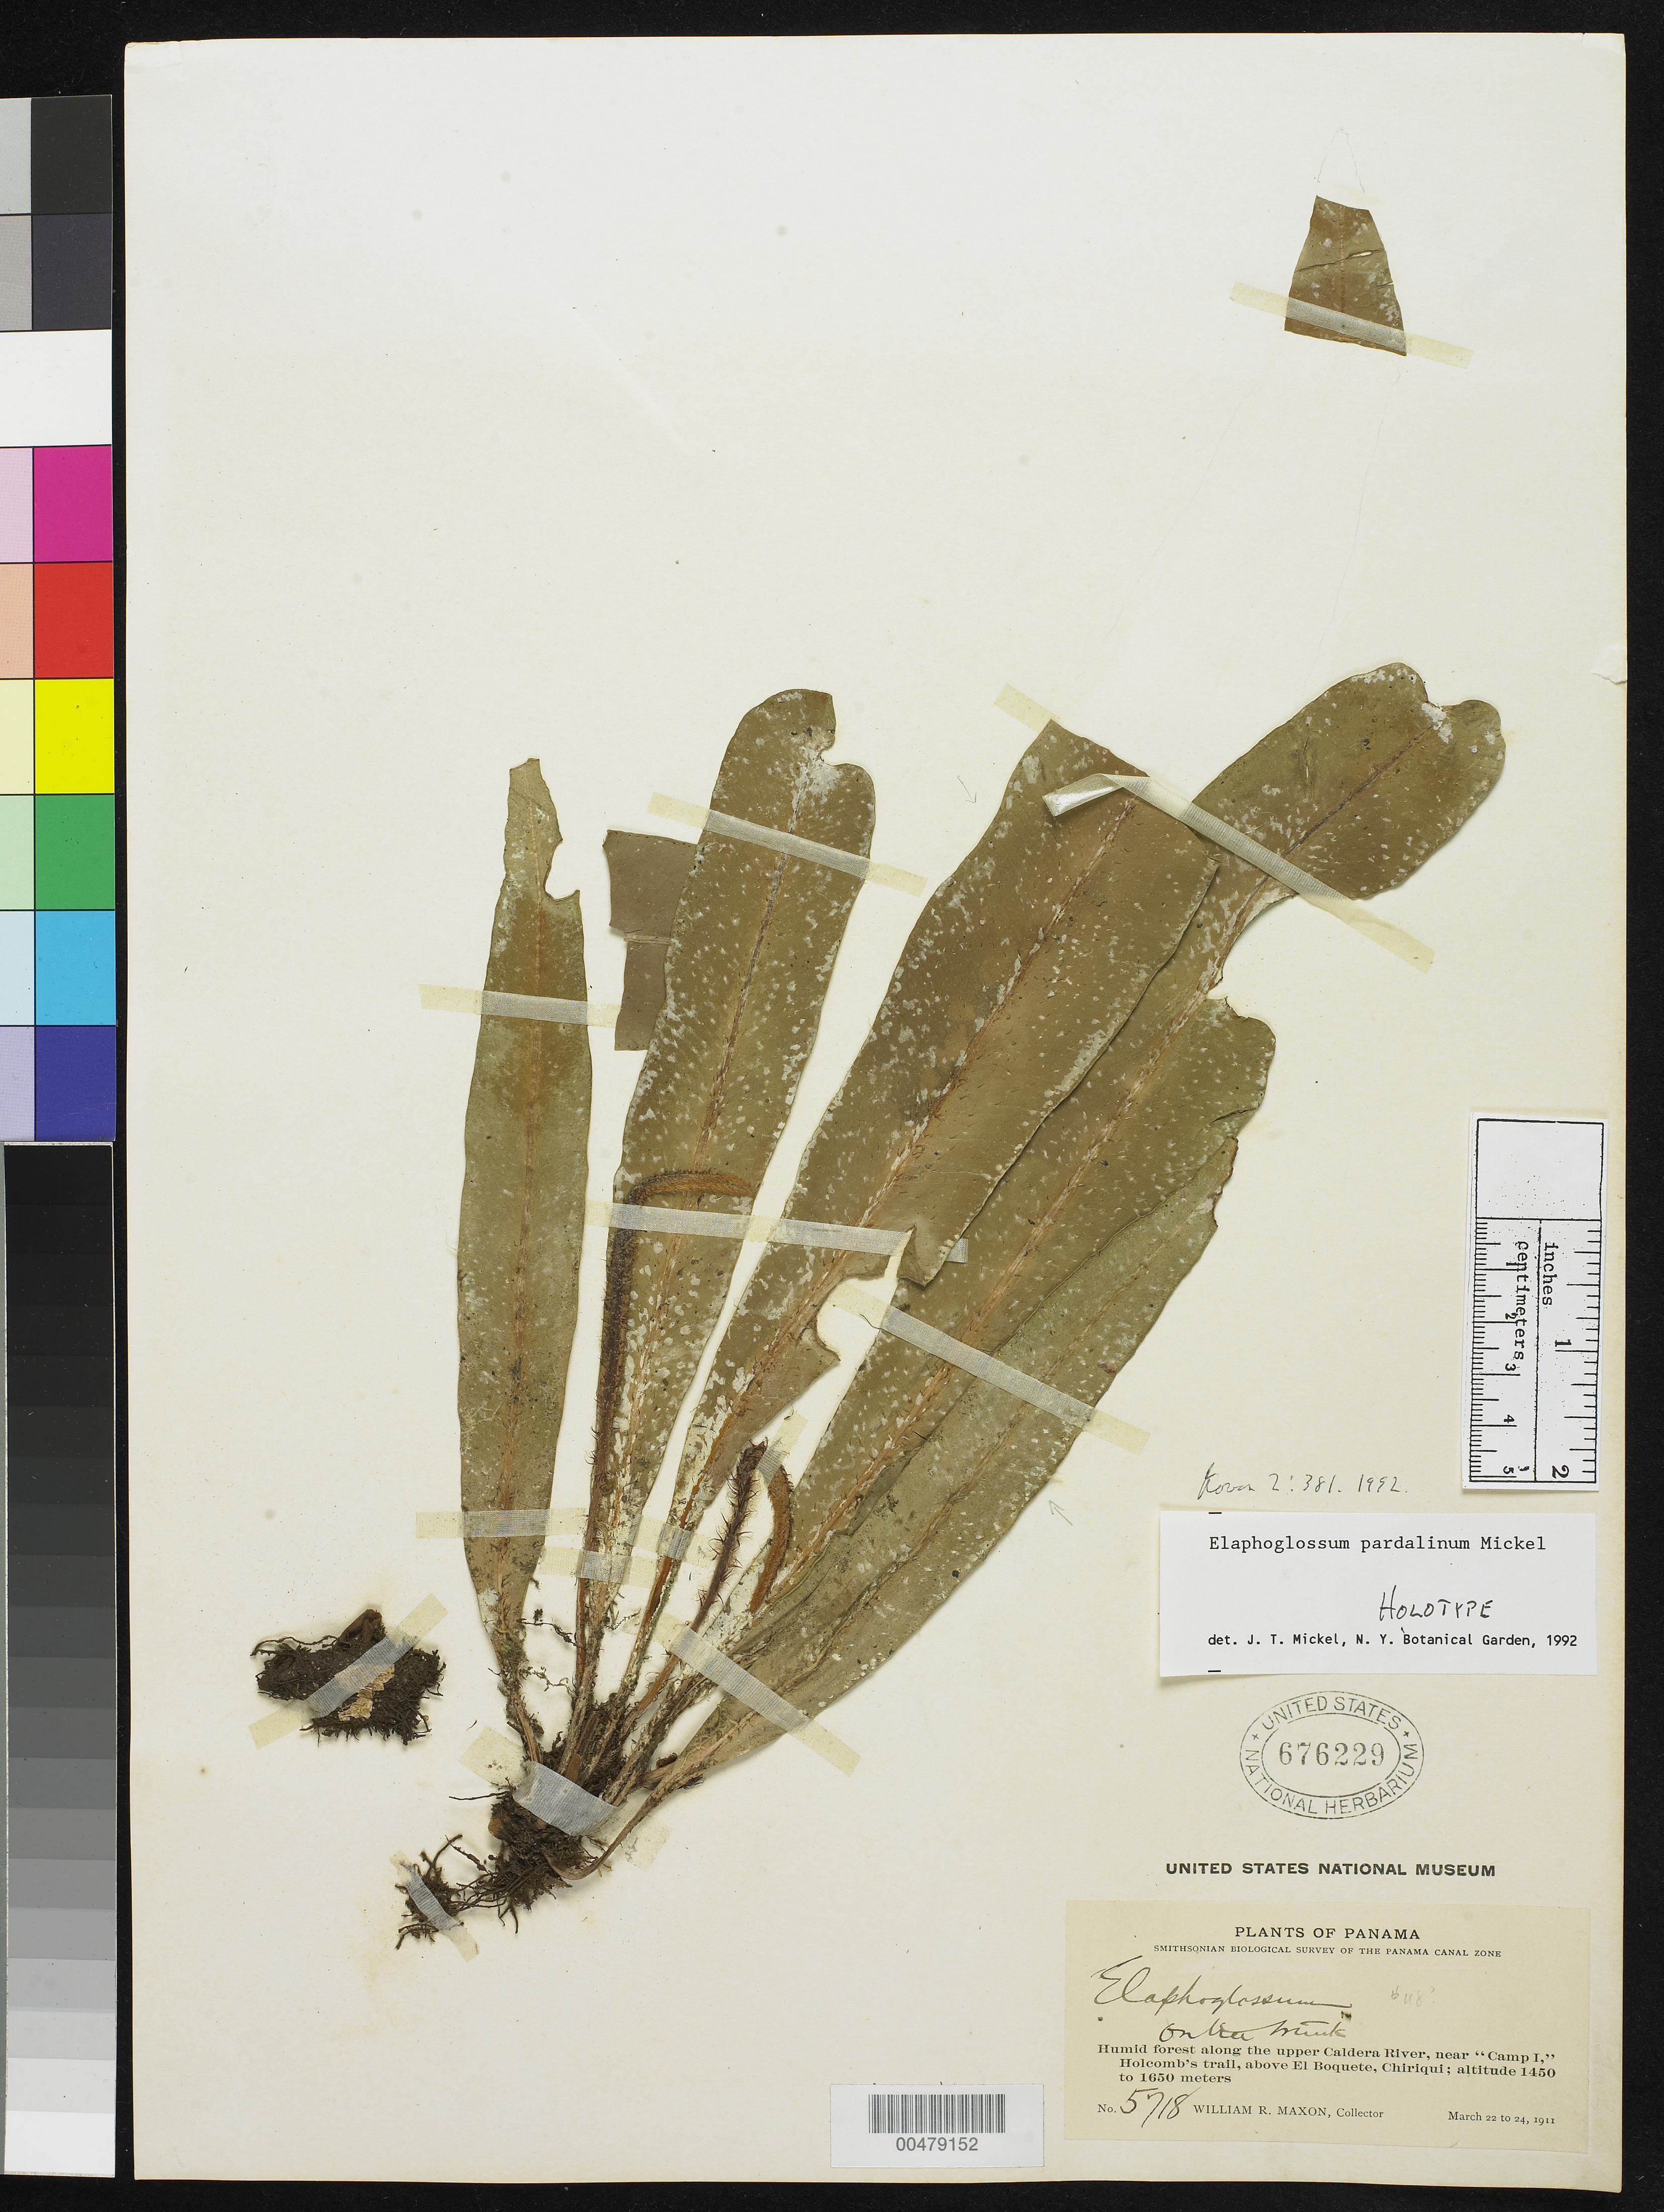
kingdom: Plantae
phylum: Tracheophyta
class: Polypodiopsida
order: Polypodiales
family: Dryopteridaceae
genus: Elaphoglossum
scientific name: Elaphoglossum pardalinum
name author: Mickel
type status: Holotype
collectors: W. R. Maxon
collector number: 5718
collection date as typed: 22 Mar 1911 to 24 Mar 1911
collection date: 1911-03-22/1911-03-24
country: Panama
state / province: Chiriquí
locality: Upper Caldera River, near Camp 1, Holcomb's Trail, above El Boquete.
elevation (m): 1460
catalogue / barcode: US 676229